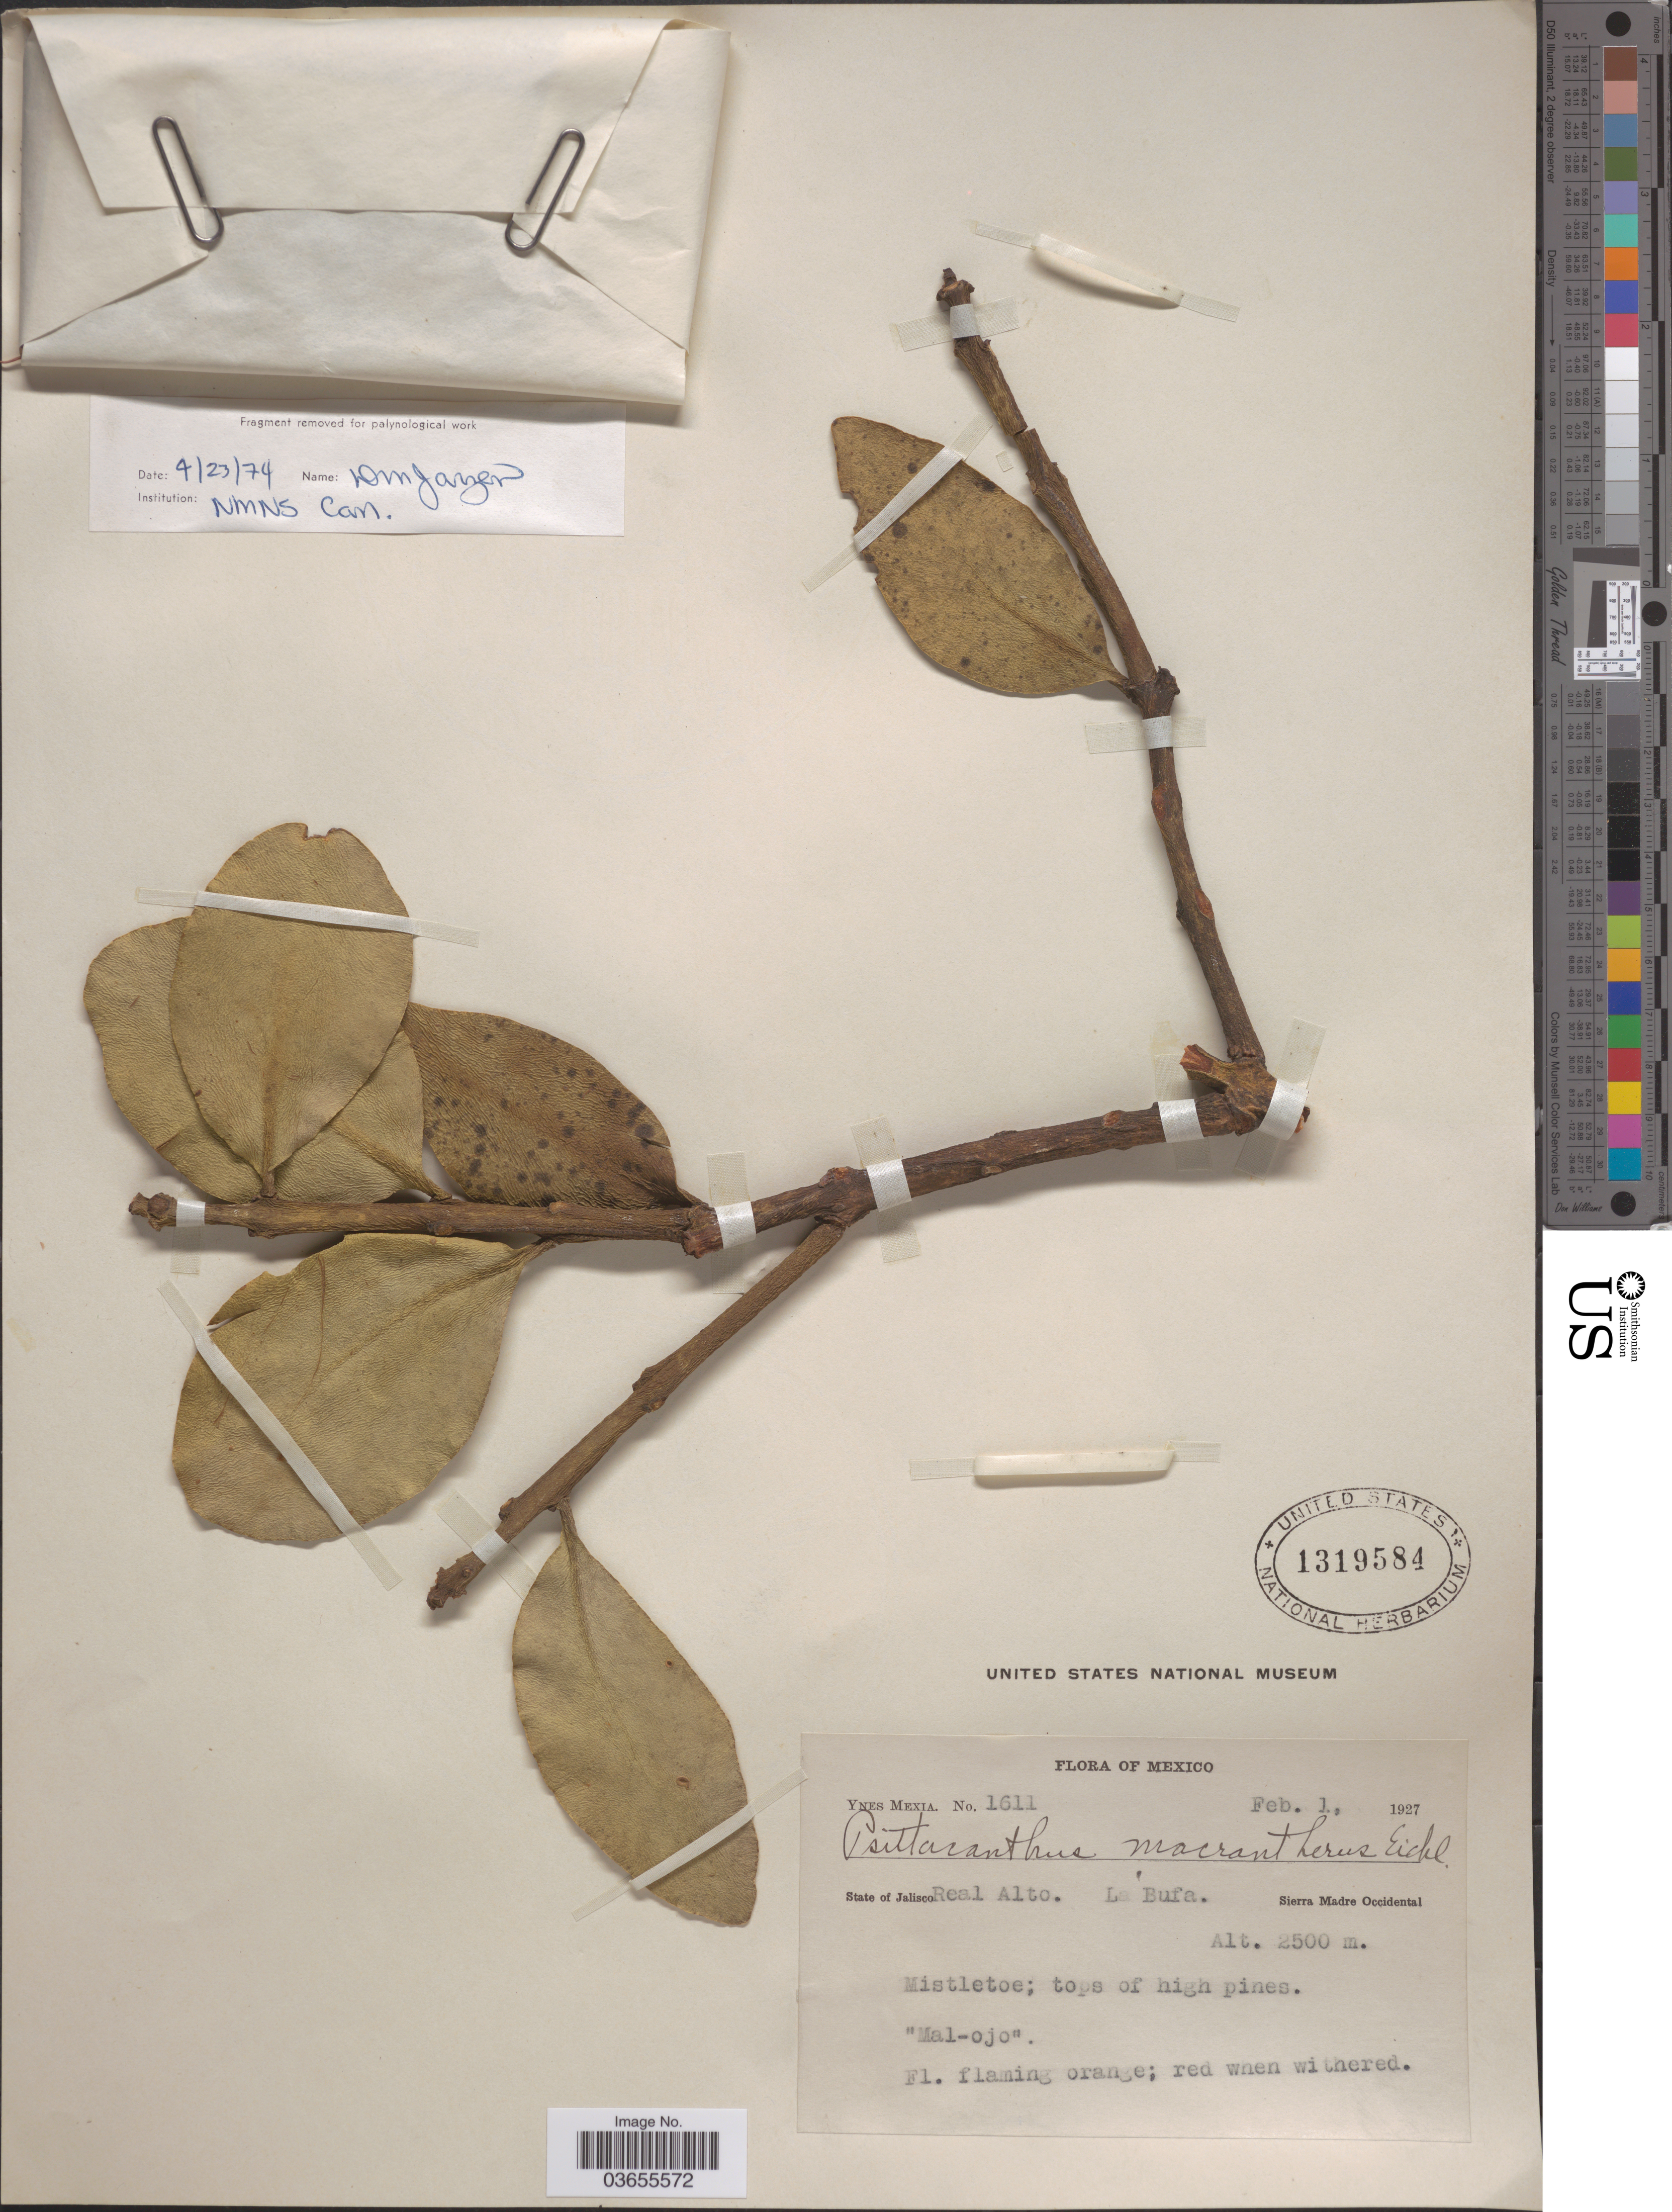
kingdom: Plantae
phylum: Tracheophyta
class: Magnoliopsida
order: Santalales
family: Loranthaceae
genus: Psittacanthus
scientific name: Psittacanthus macrantherus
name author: Eichler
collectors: Y. Mexia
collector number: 1611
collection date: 1927-02-01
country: Mexico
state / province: Jalisco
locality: Real Alto. [unsure placement] Sierra Madre Occidental.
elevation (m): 2500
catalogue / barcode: US 1319584